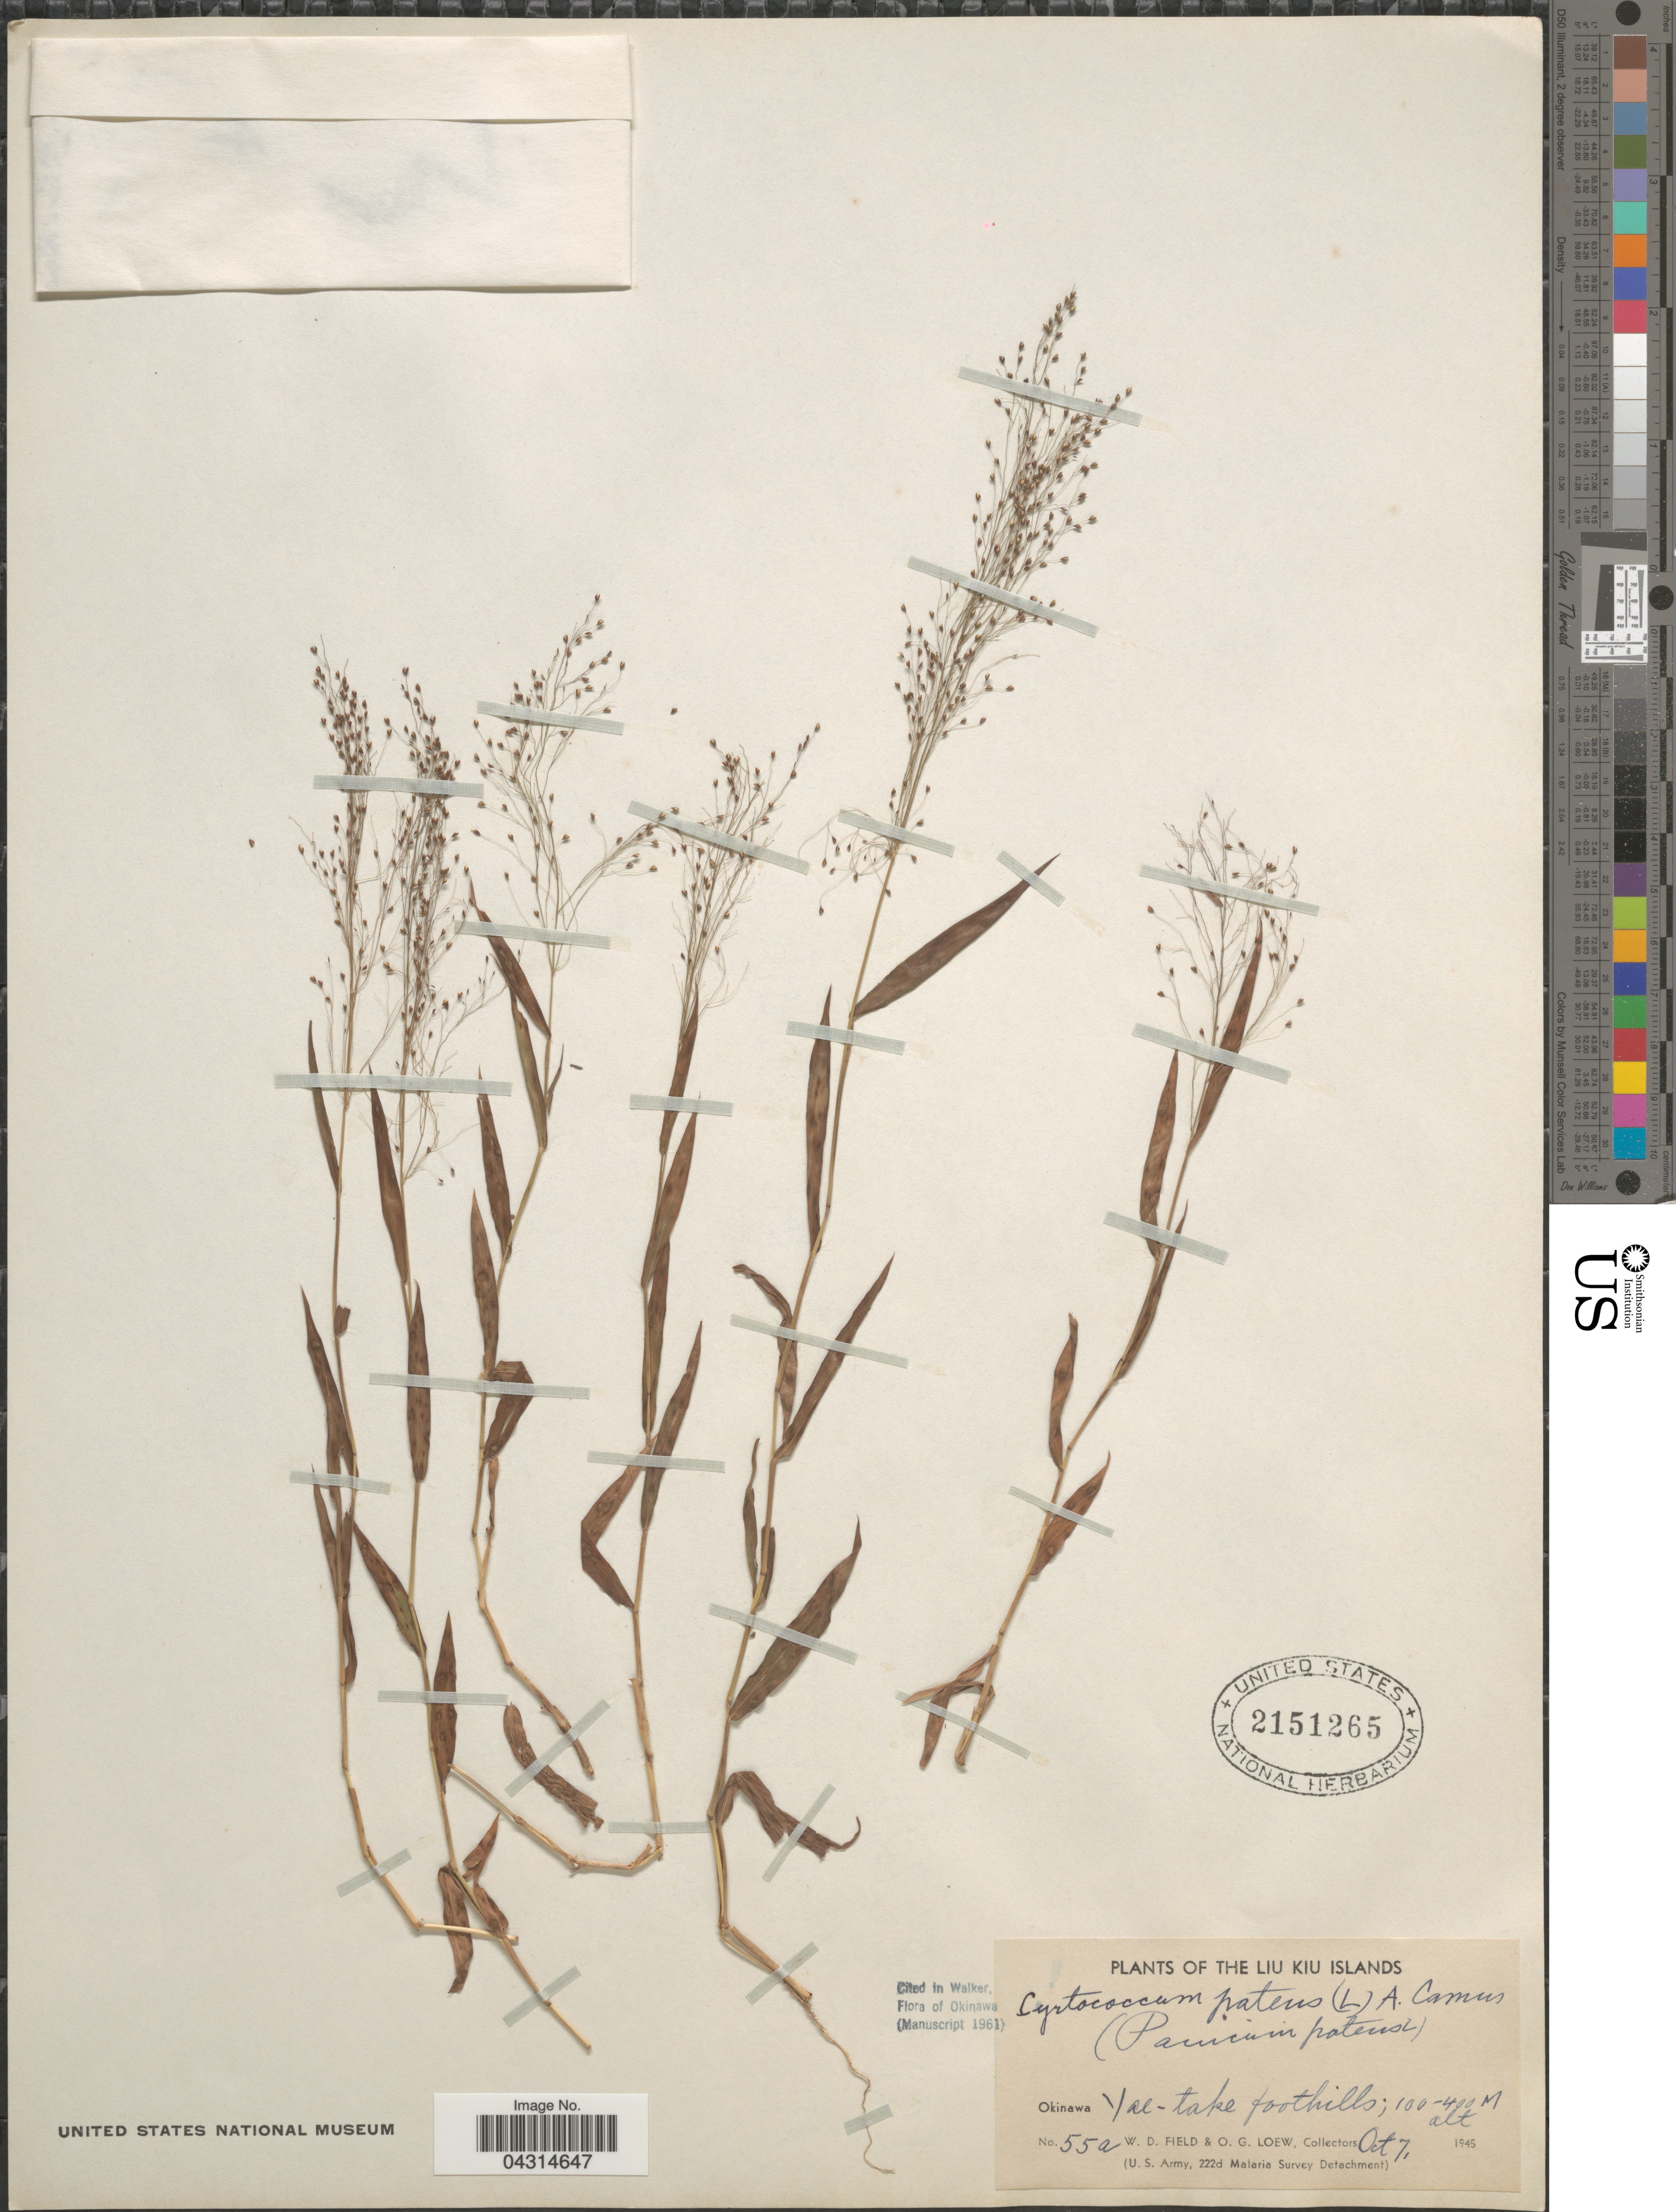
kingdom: Plantae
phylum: Tracheophyta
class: Liliopsida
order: Poales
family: Poaceae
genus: Cyrtococcum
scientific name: Cyrtococcum patens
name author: (L.) A. Camus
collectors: W. D. Field & O. G. Loew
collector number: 55a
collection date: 1945-10-07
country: Japan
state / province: Okinawa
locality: Liu Kiu Islands. Okinawa Yae-take foothills. (U. S. Army, 222d Malaria Survey Detachment).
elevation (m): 100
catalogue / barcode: US 2151265